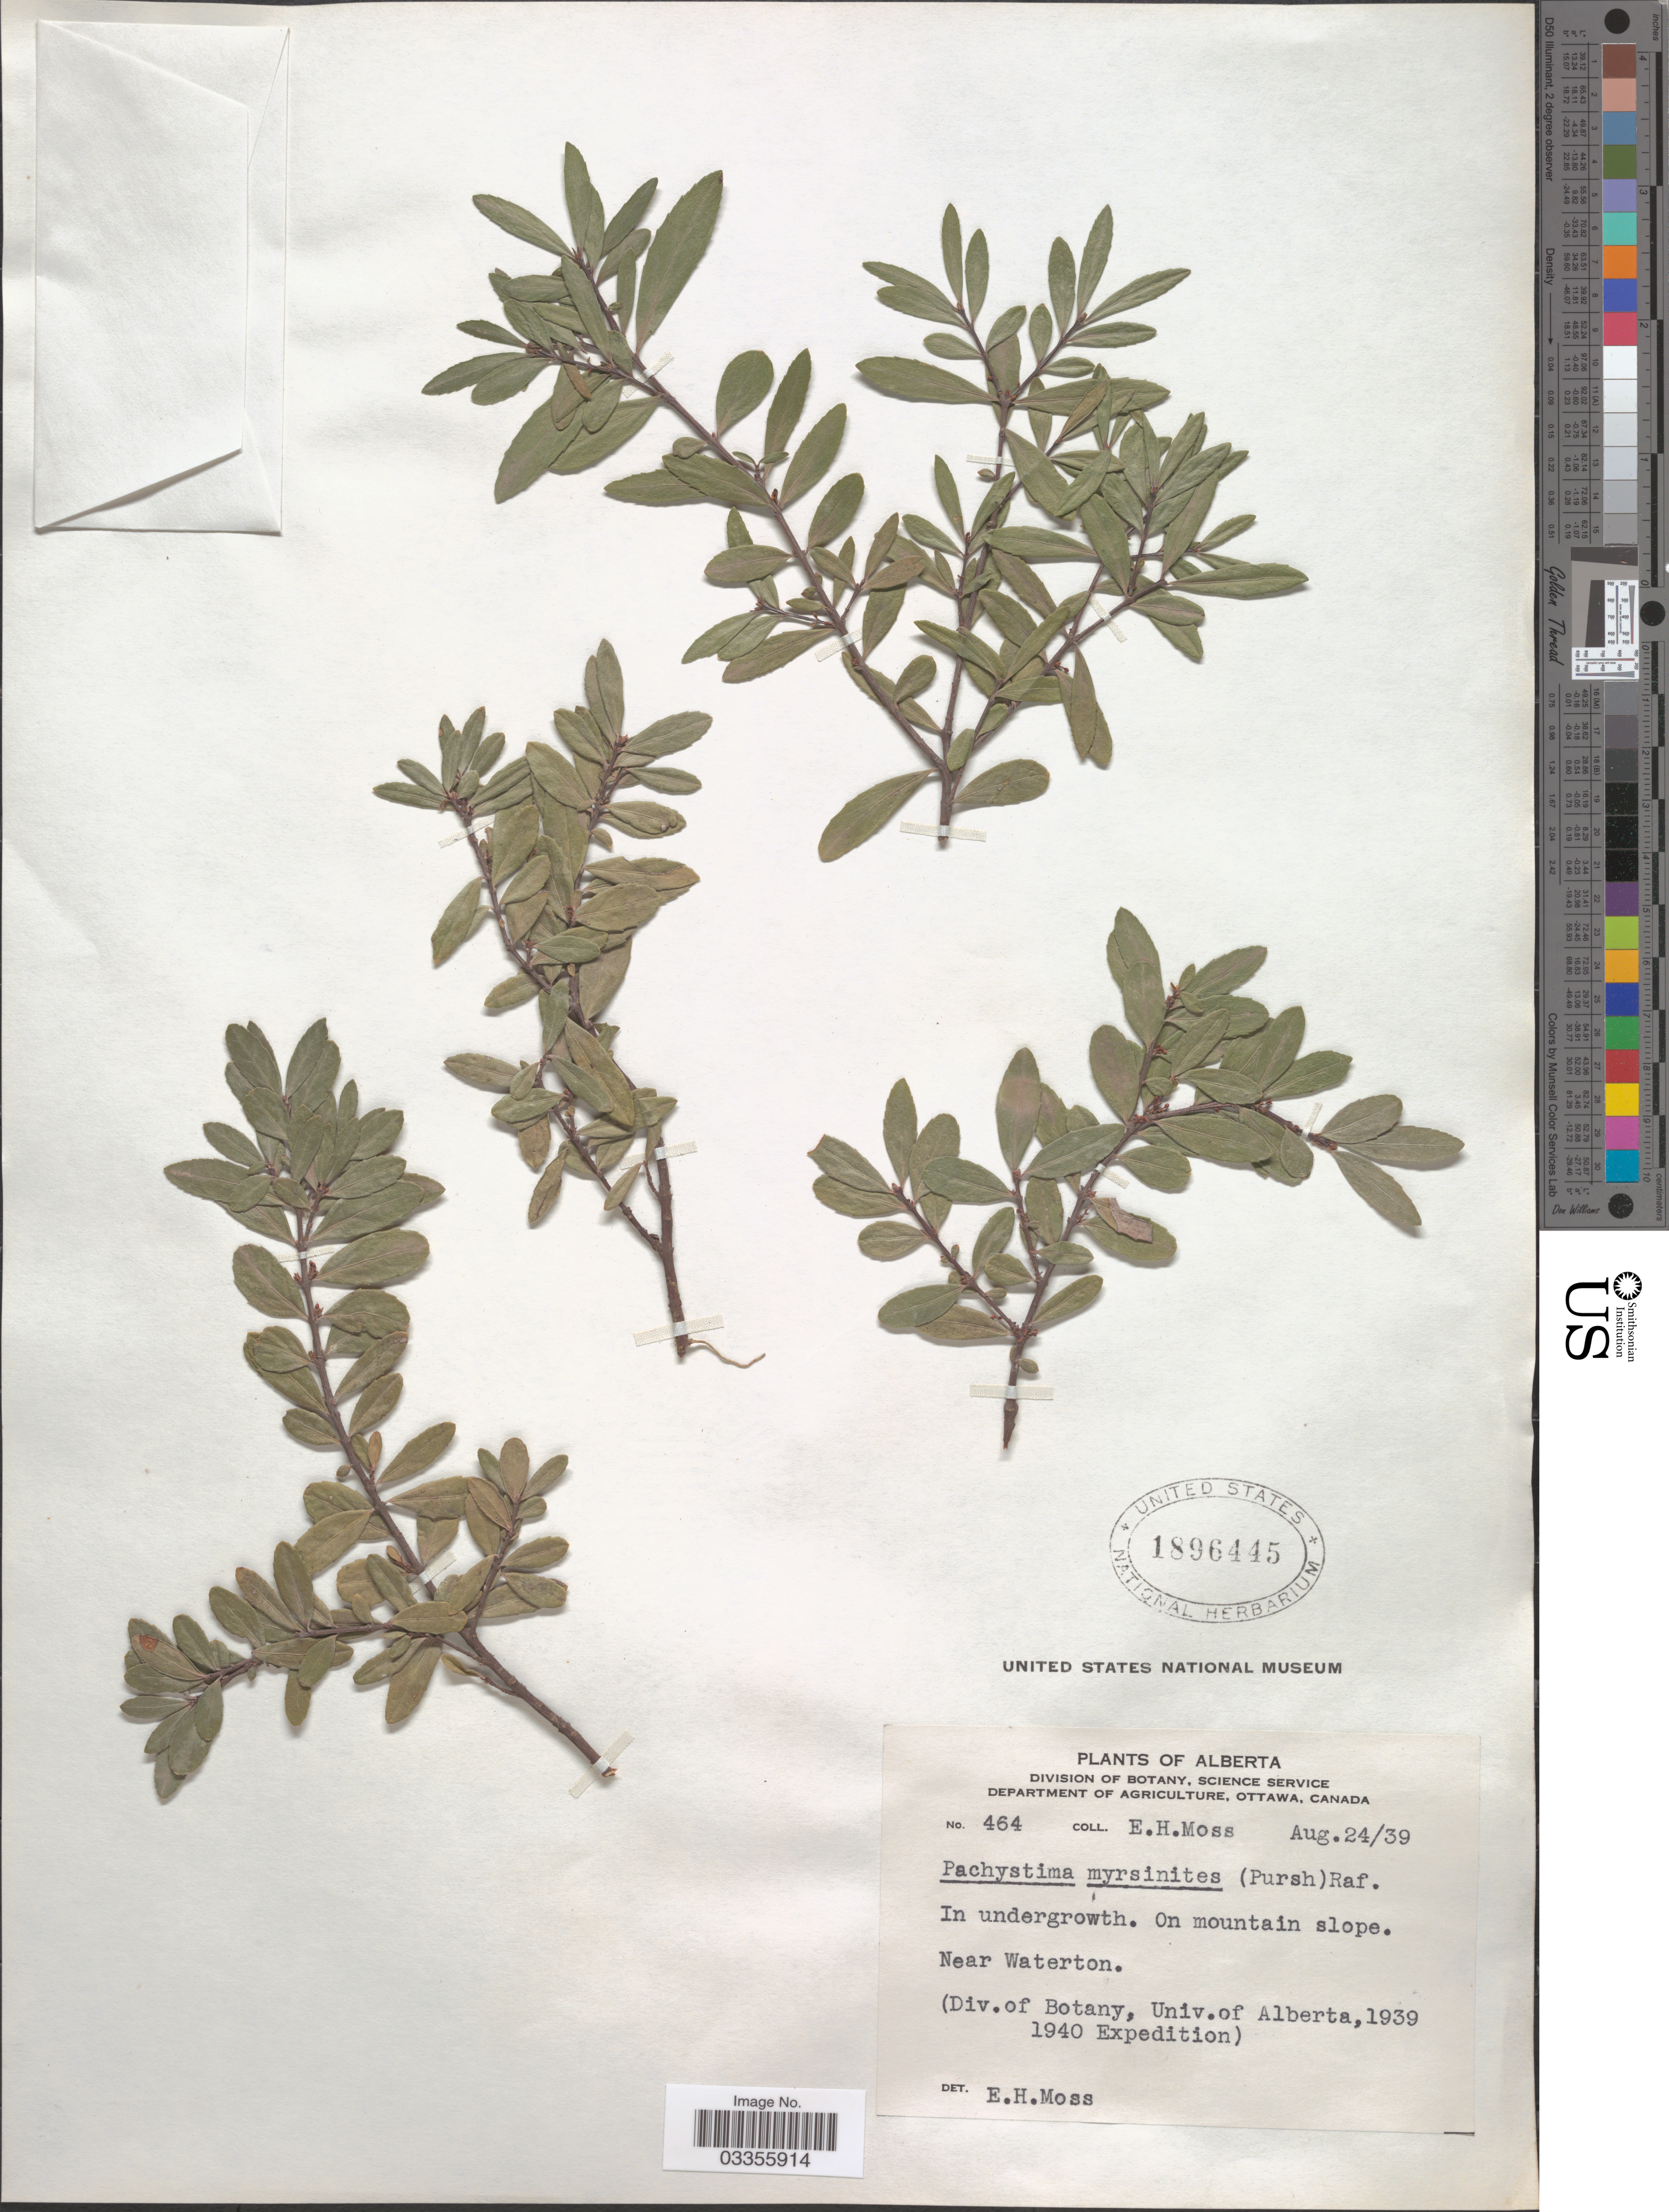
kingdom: Plantae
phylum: Tracheophyta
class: Magnoliopsida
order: Celastrales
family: Celastraceae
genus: Paxistima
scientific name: Paxistima myrsinites subsp. myrsinites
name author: (Pursh) Raf.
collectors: E. Moss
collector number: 464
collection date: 1939-08-24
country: Canada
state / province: Alberta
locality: On mountain slope. Near Waterton.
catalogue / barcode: US 1896445